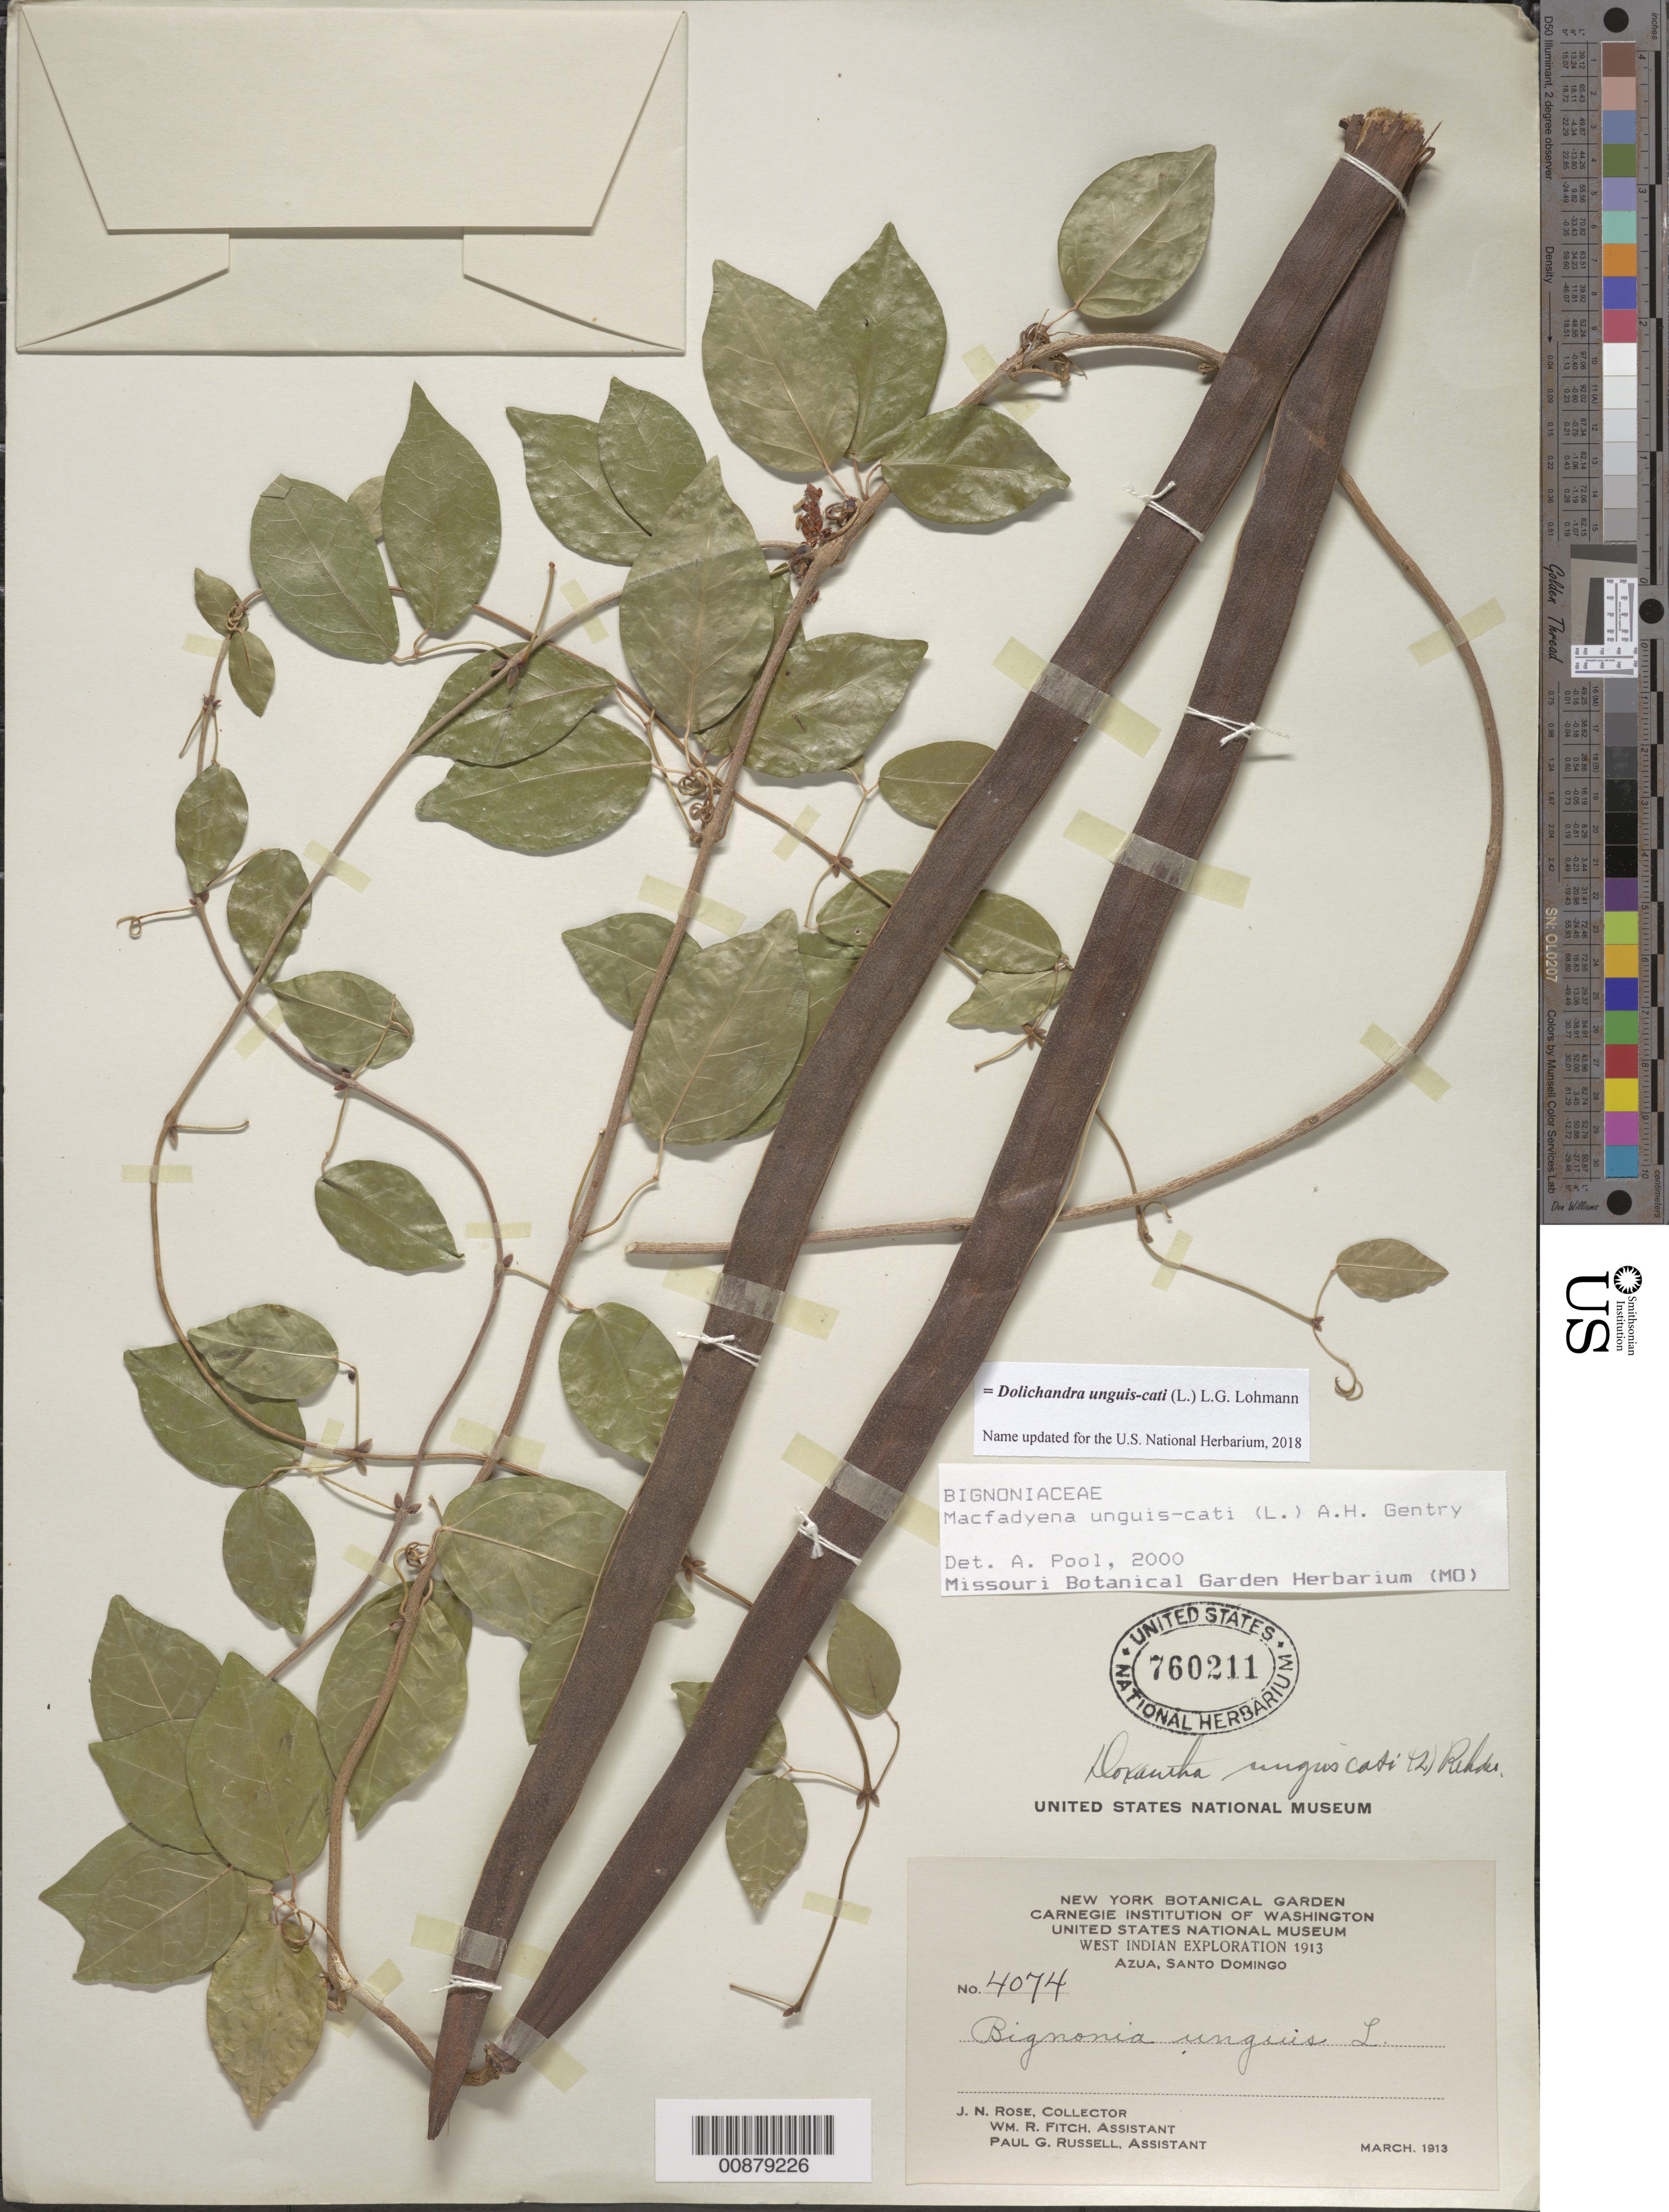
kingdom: Plantae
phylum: Tracheophyta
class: Magnoliopsida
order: Lamiales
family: Bignoniaceae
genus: Dolichandra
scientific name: Dolichandra unguis-cati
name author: (L.) L.G. Lohmann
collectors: J. N. Rose, W. R. Fitch & P. G. Russell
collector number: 4074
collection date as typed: Mar 1913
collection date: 1913-03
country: Dominican Republic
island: Hispaniola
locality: Azua.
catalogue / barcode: US 760211